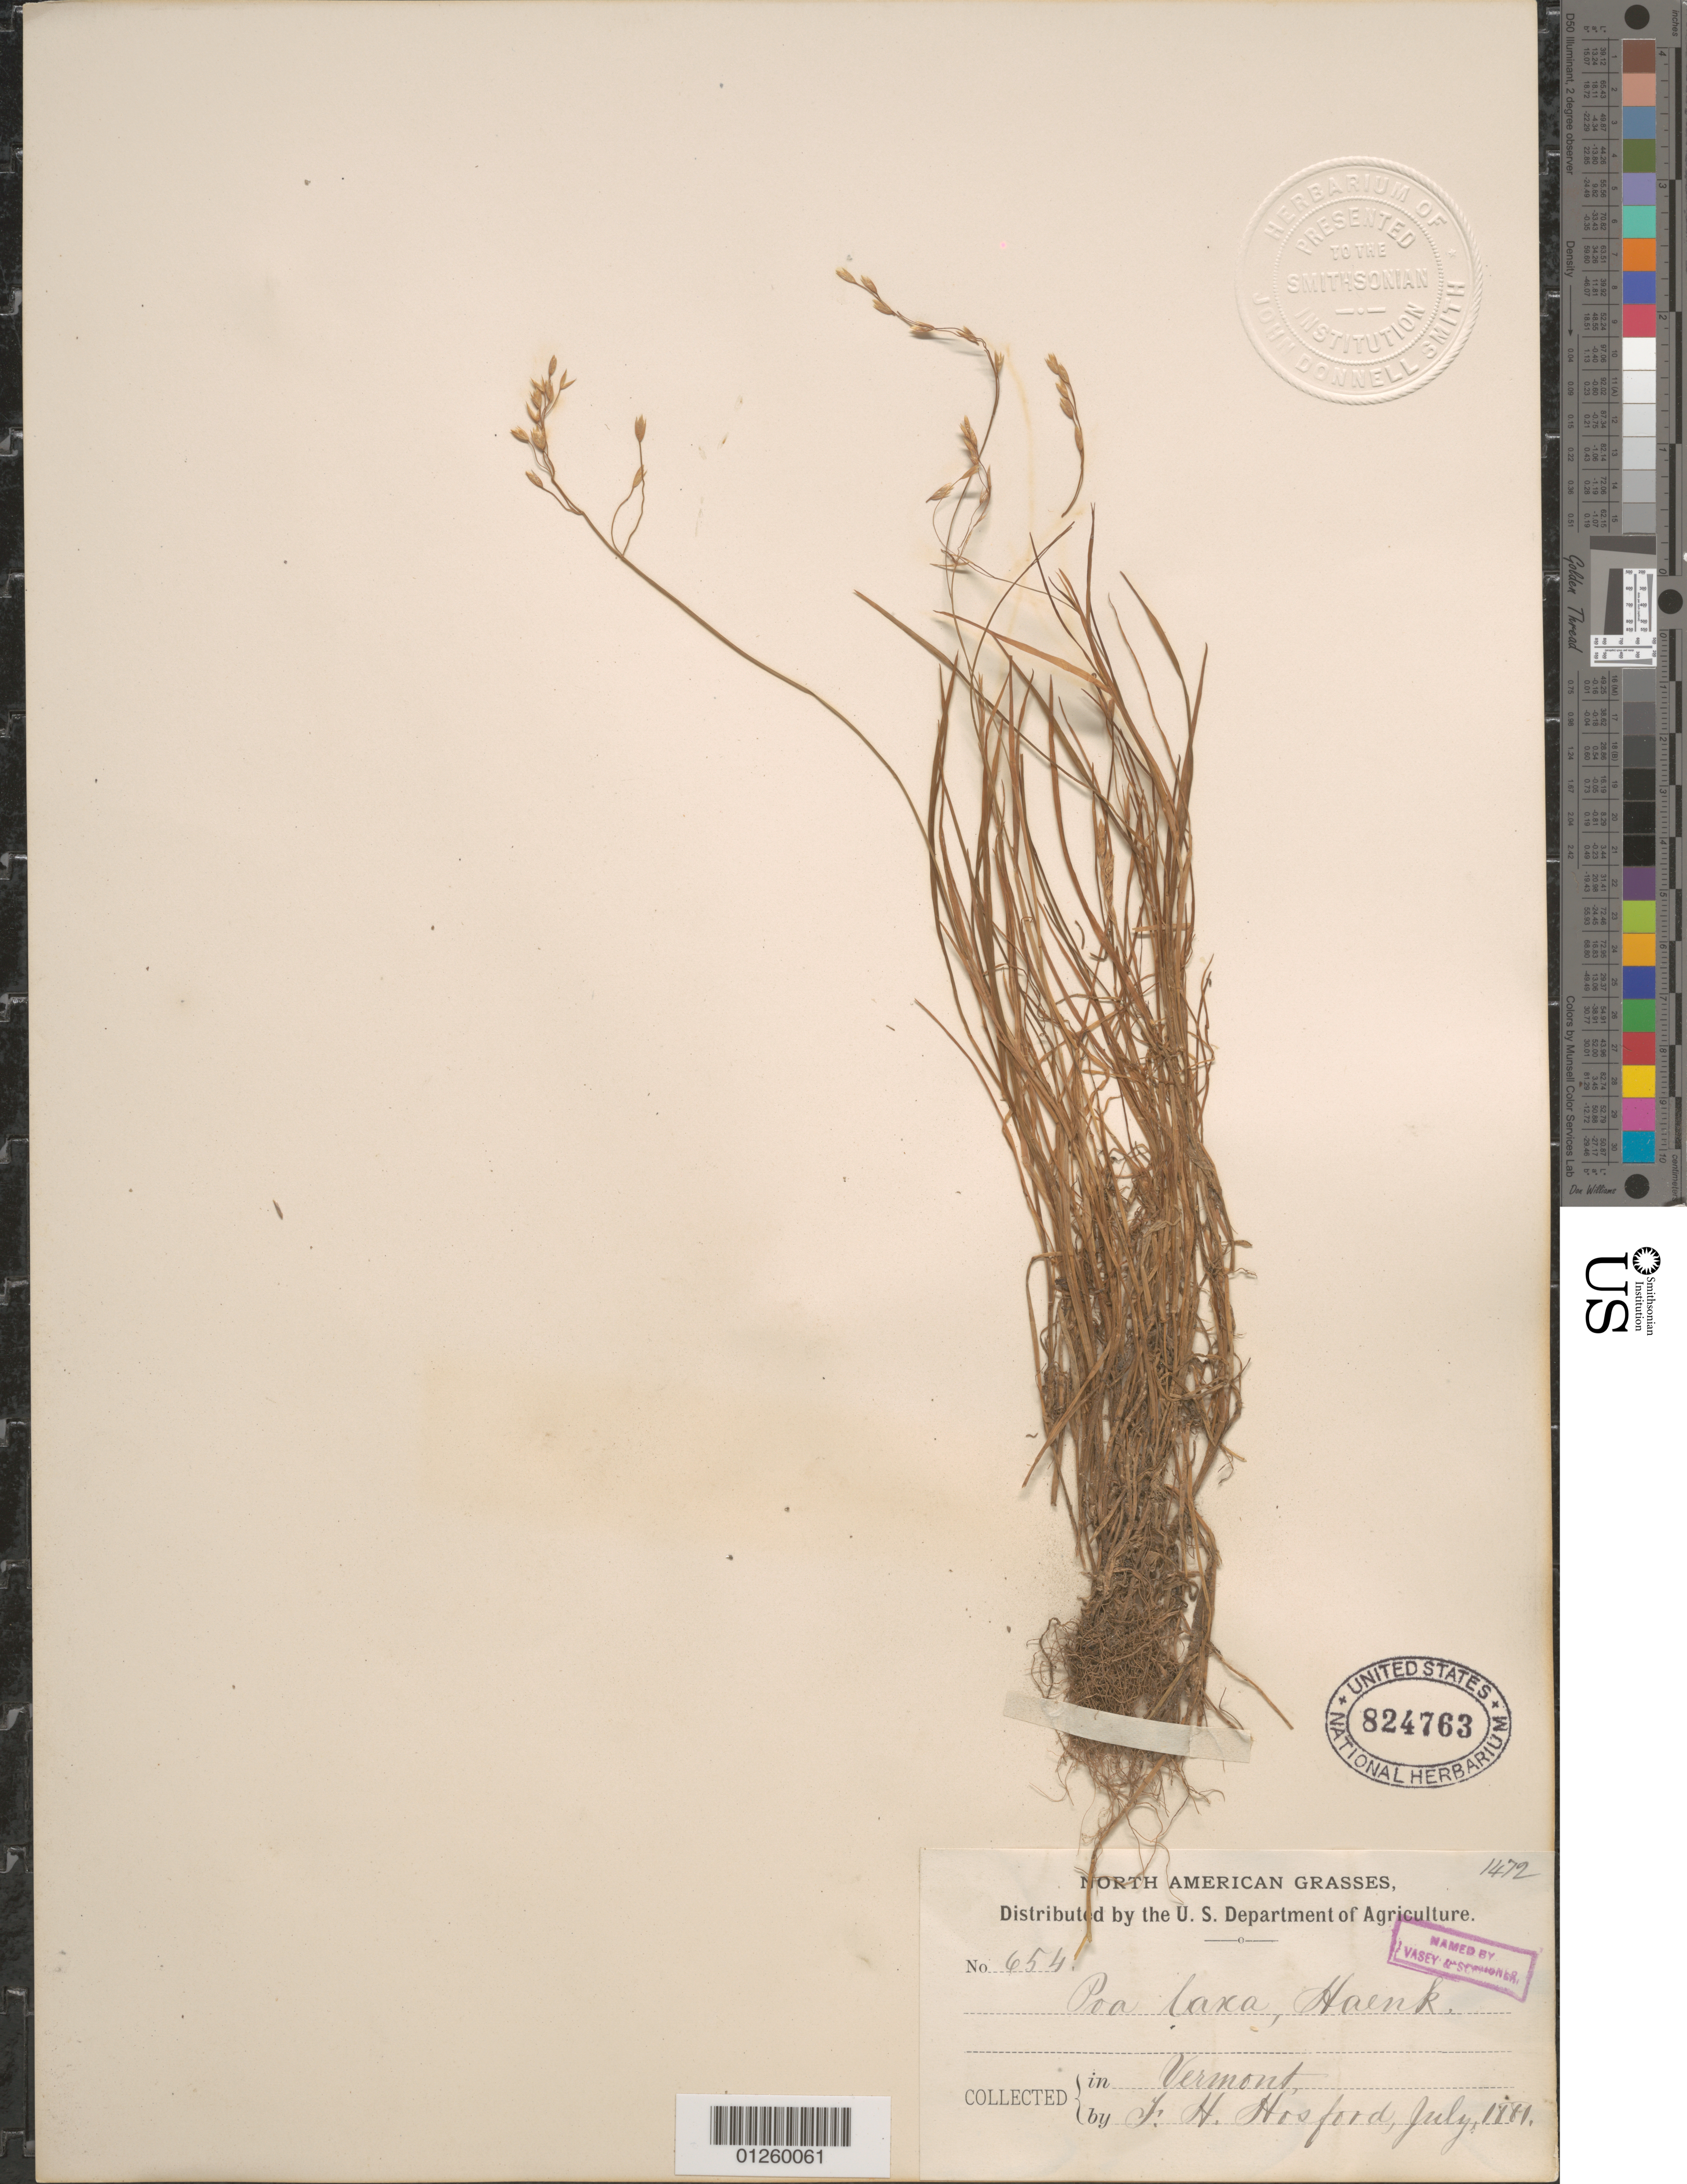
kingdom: Plantae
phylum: Tracheophyta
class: Liliopsida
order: Poales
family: Poaceae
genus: Poa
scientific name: Poa flexuosa Sm. subsp. fernaldiana (Nannf.) Á. Löve & D. Löve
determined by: Soreng, Robert J., Research Associate (BOT), Smithsonian Institution - National Museum of Natural History (UNITED STATES)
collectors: F. Hosford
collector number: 654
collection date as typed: July, 1880.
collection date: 1880-07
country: United States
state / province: Vermont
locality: Vermont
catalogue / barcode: US 824763